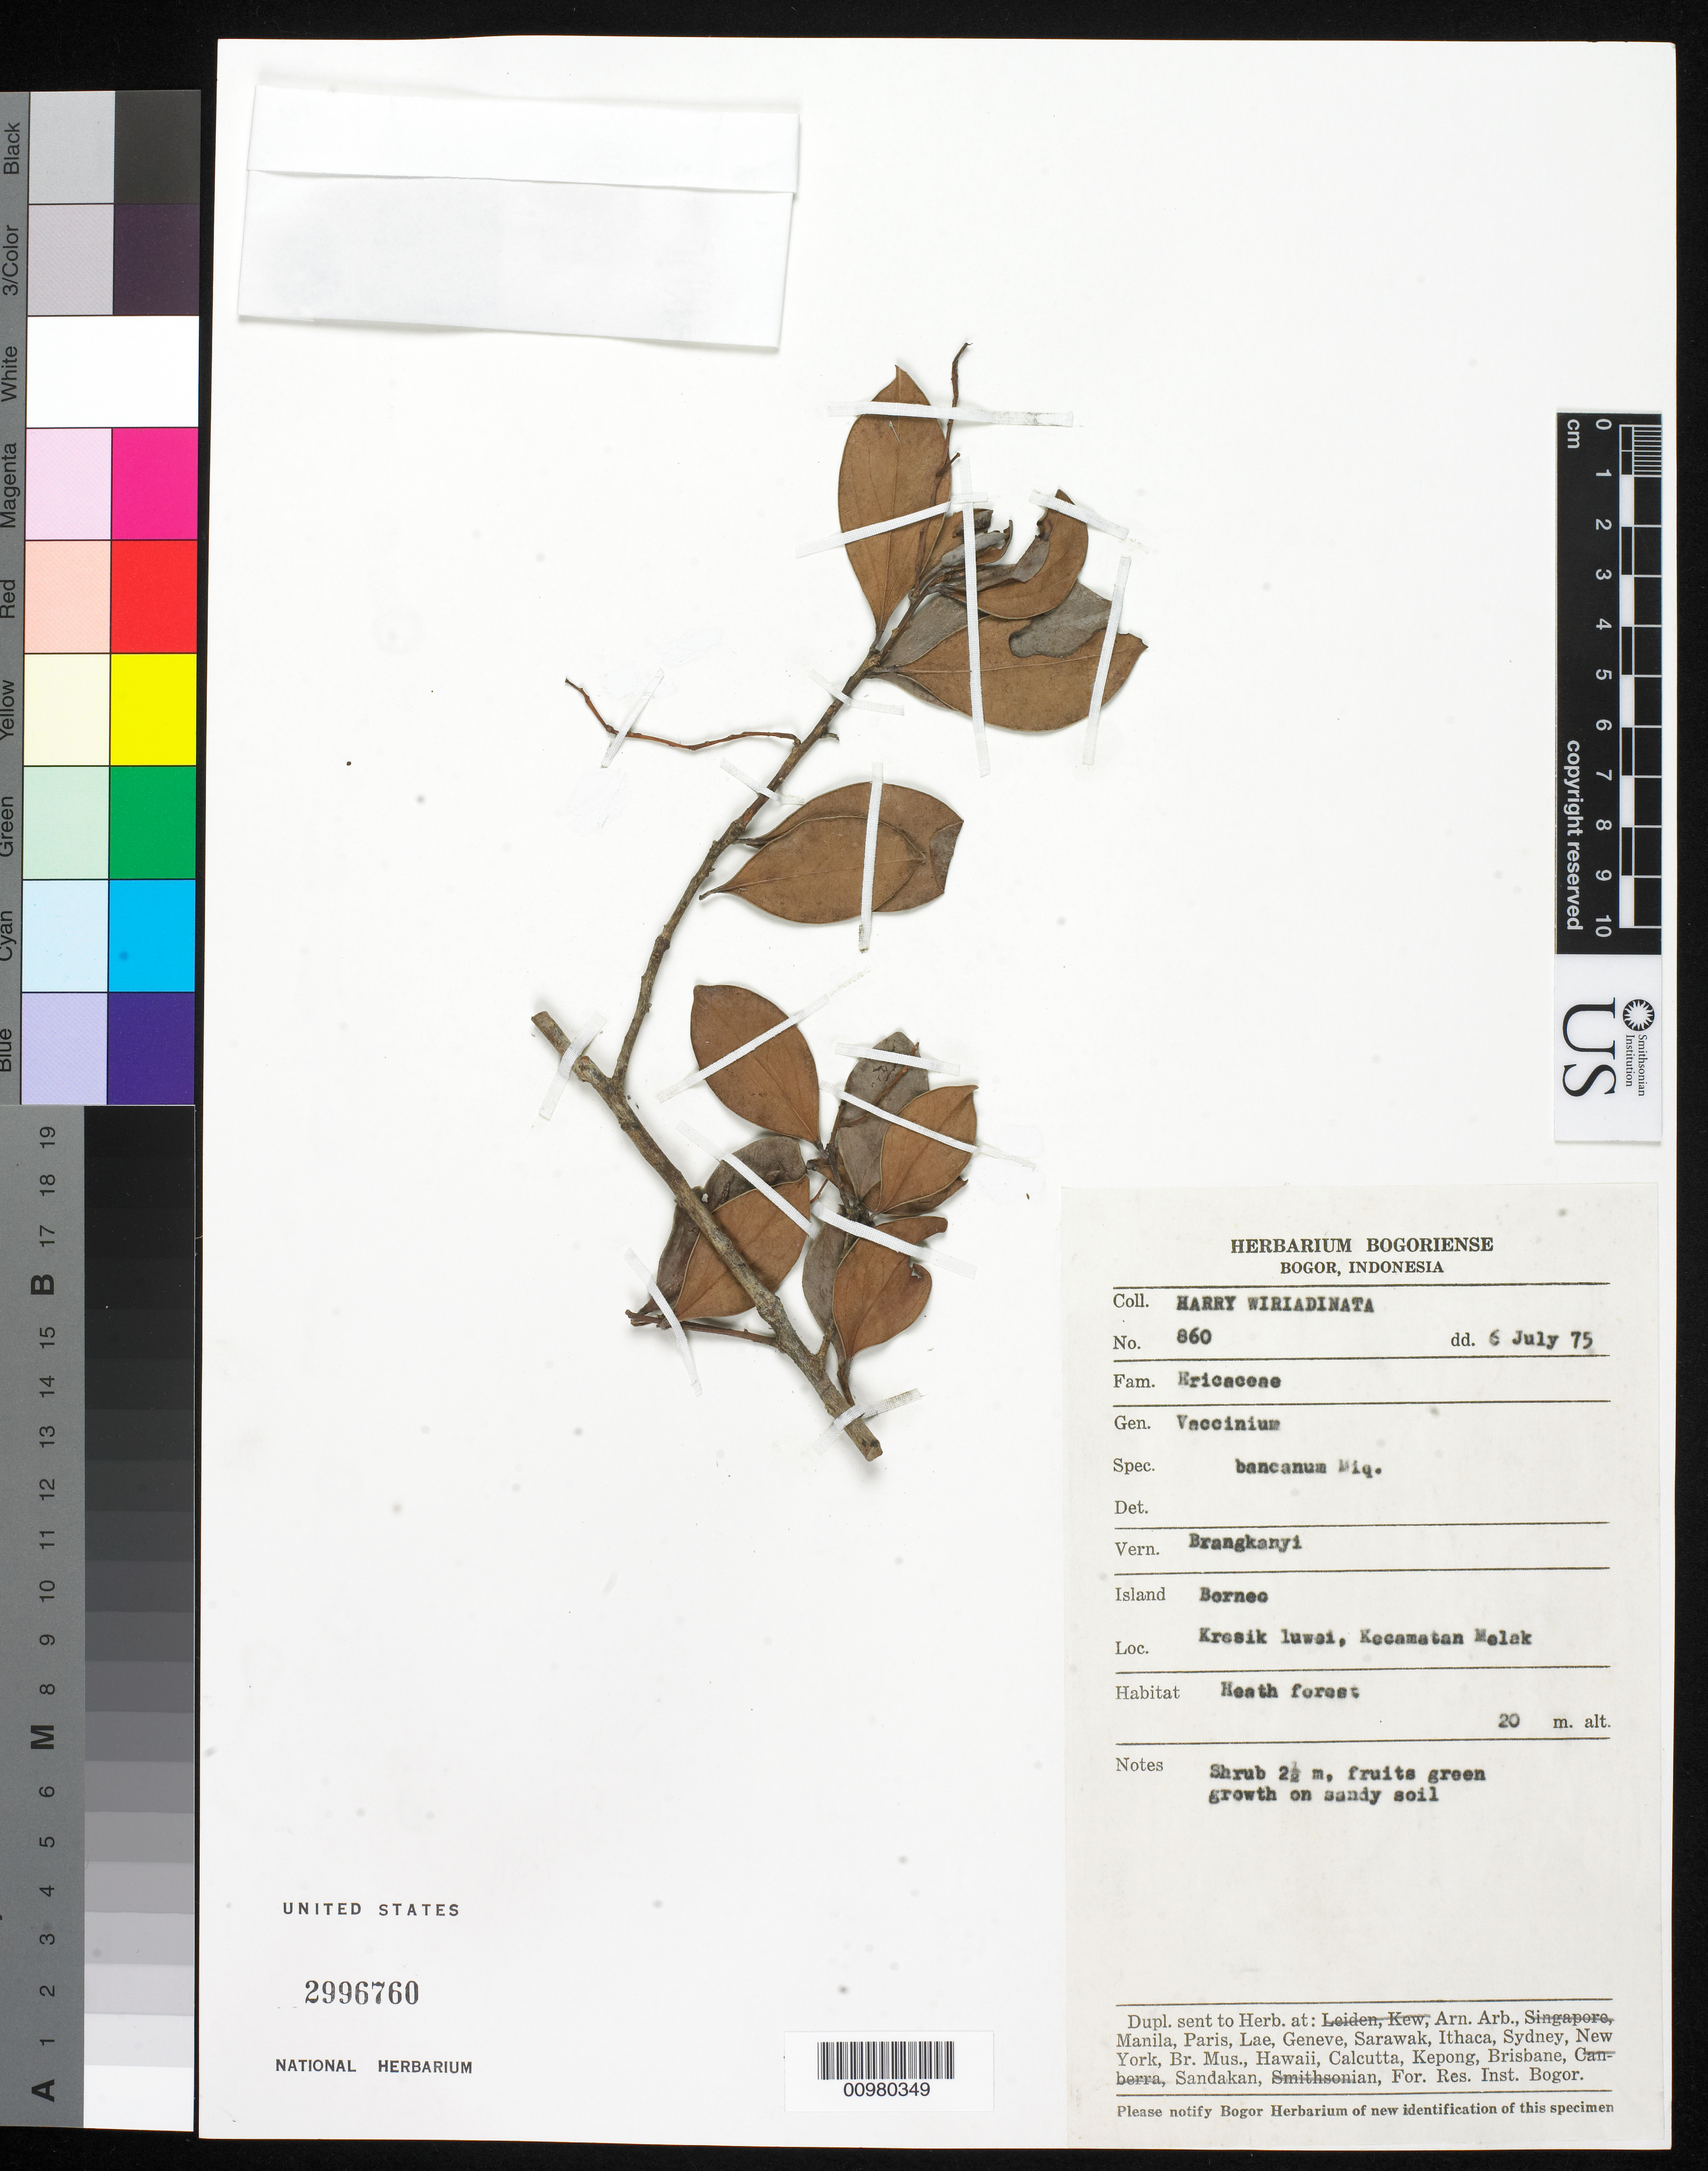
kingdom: Plantae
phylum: Tracheophyta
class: Magnoliopsida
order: Ericales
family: Ericaceae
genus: Vaccinium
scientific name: Vaccinium bancanum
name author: Miq.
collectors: H. Wiriadinata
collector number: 860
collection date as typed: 06 Jul 1975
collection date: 1975-07-06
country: Indonesia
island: Borneo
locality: Kresik luwei, Kecamatan Melak. Heath forest.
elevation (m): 20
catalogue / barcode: US 2996760